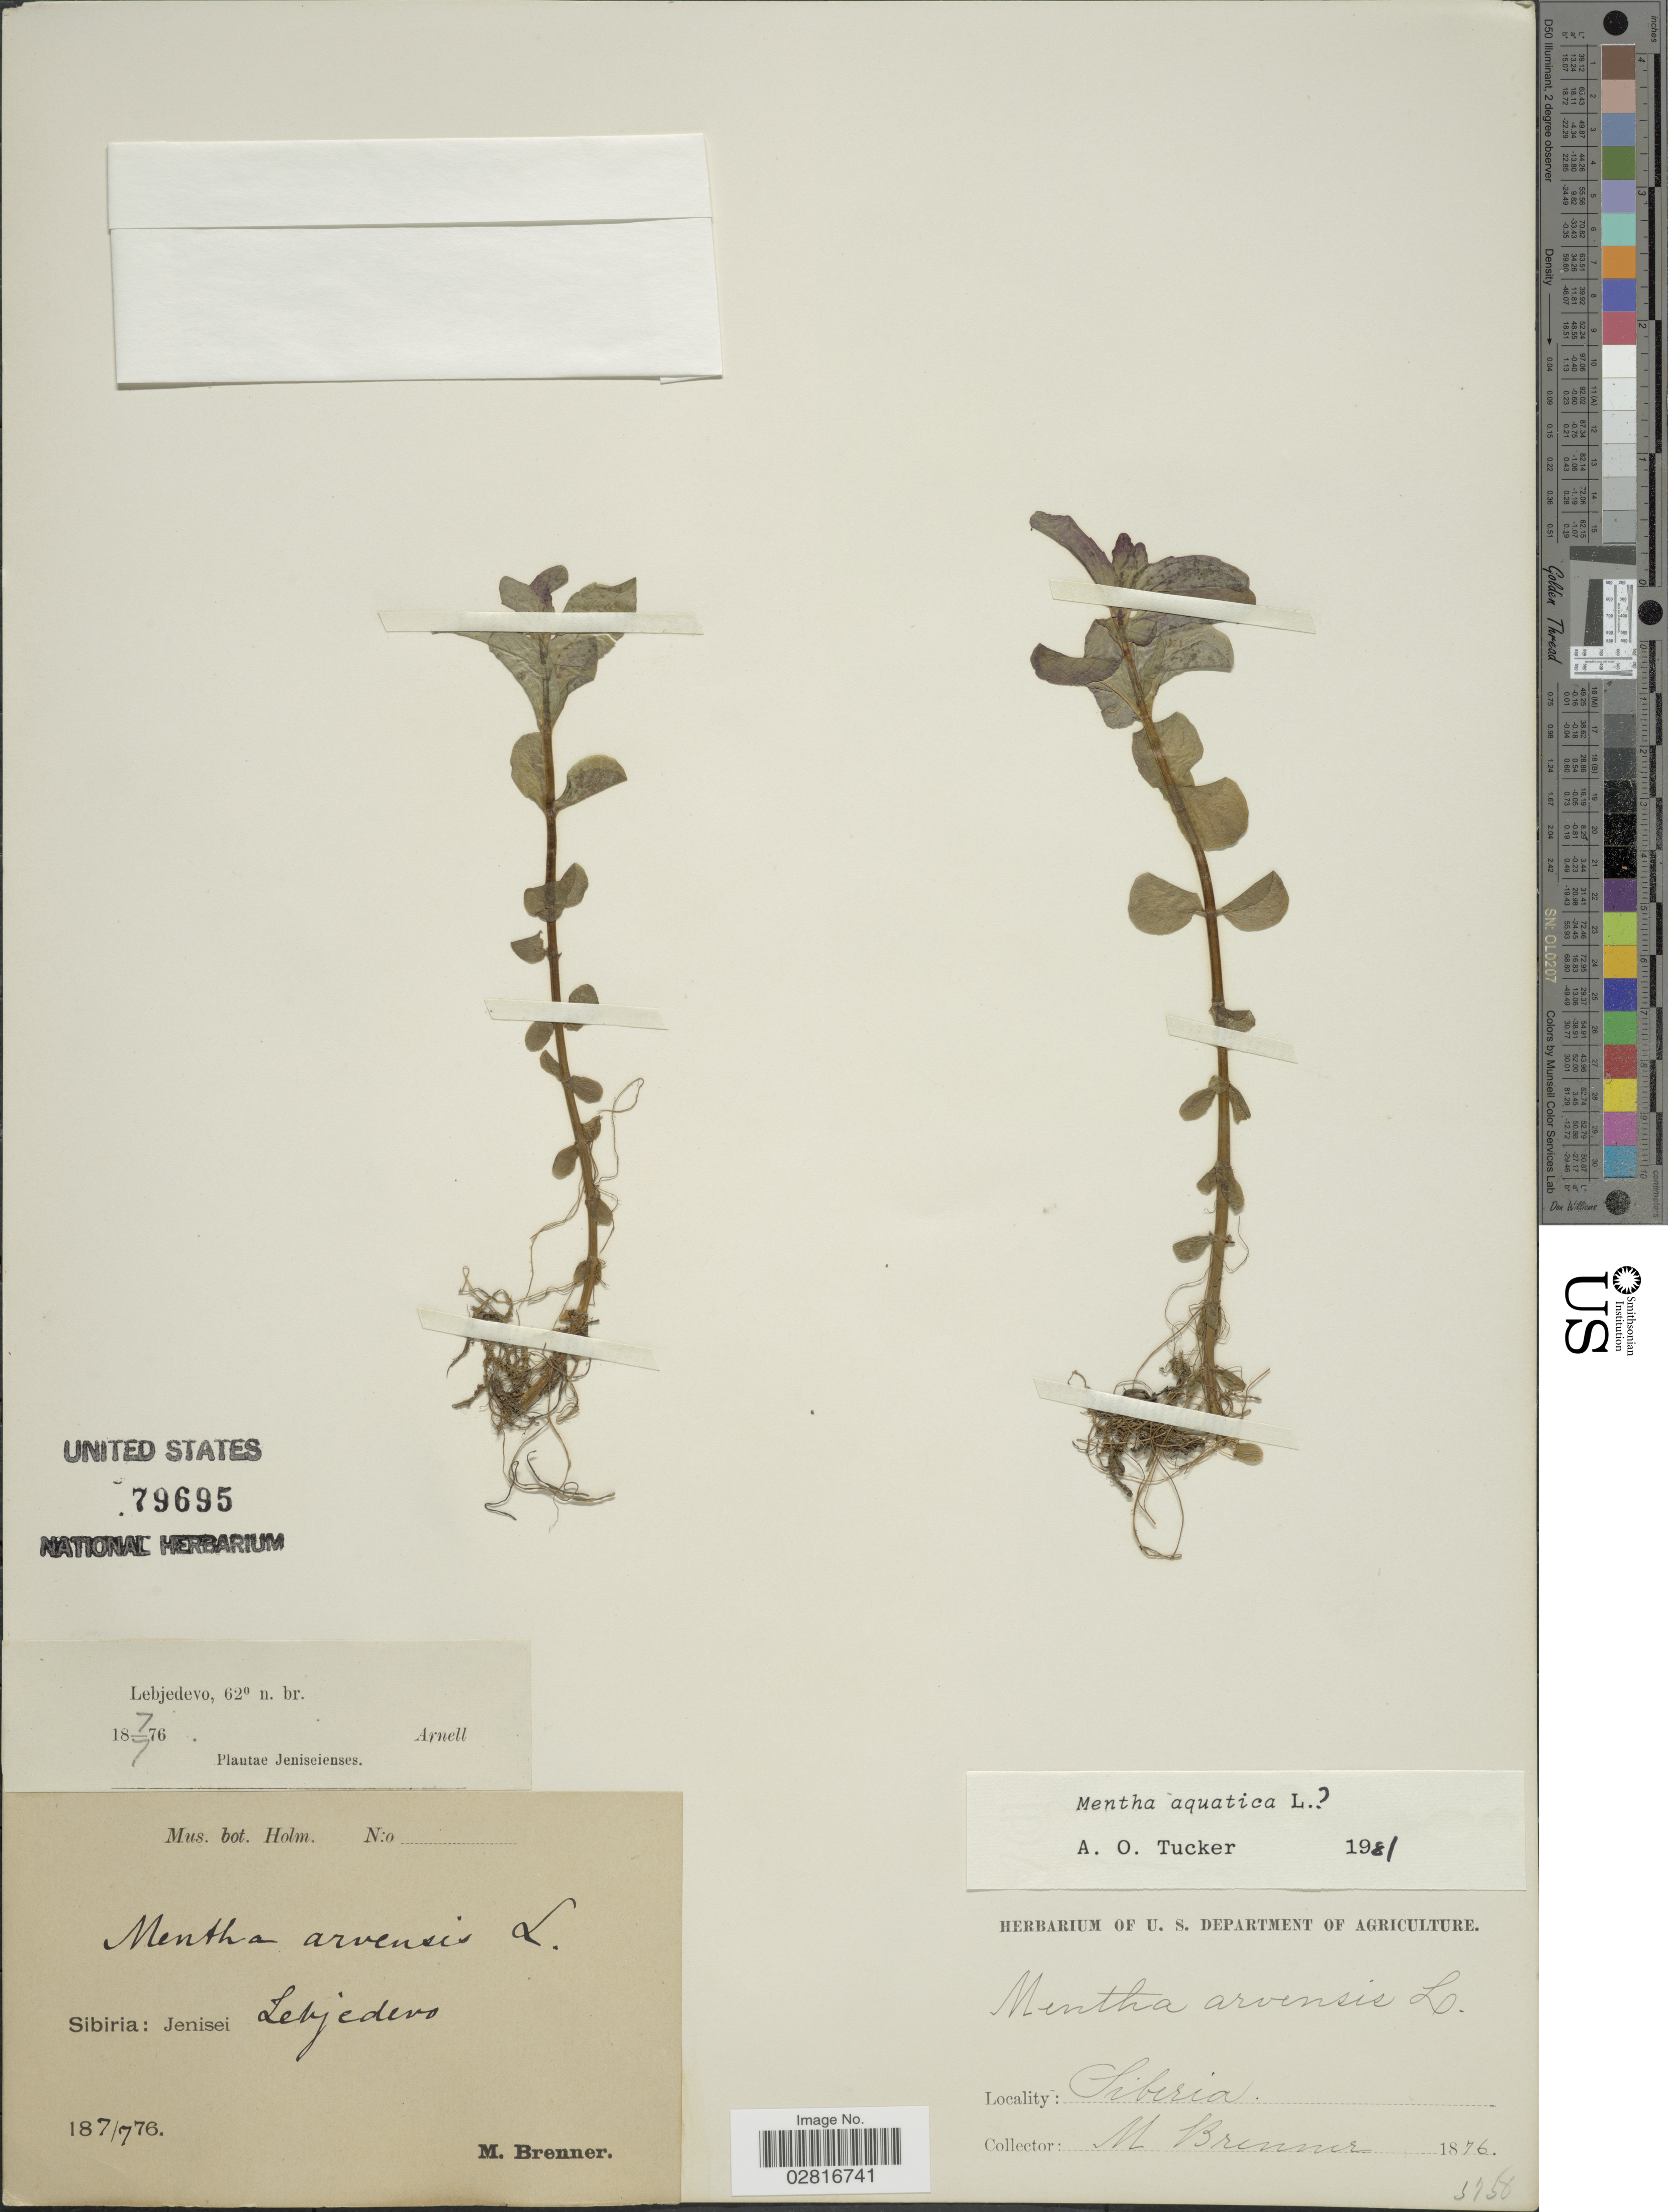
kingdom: Plantae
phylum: Tracheophyta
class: Magnoliopsida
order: Lamiales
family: Lamiaceae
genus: Mentha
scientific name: Mentha aquatica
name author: L.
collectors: M. Brenner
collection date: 1876-07-07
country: Russian Federation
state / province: Krasnoyarsk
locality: Sibiria: Jenisei. Lebjedevo (Yenisey, Lebedevo)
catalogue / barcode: US 79695